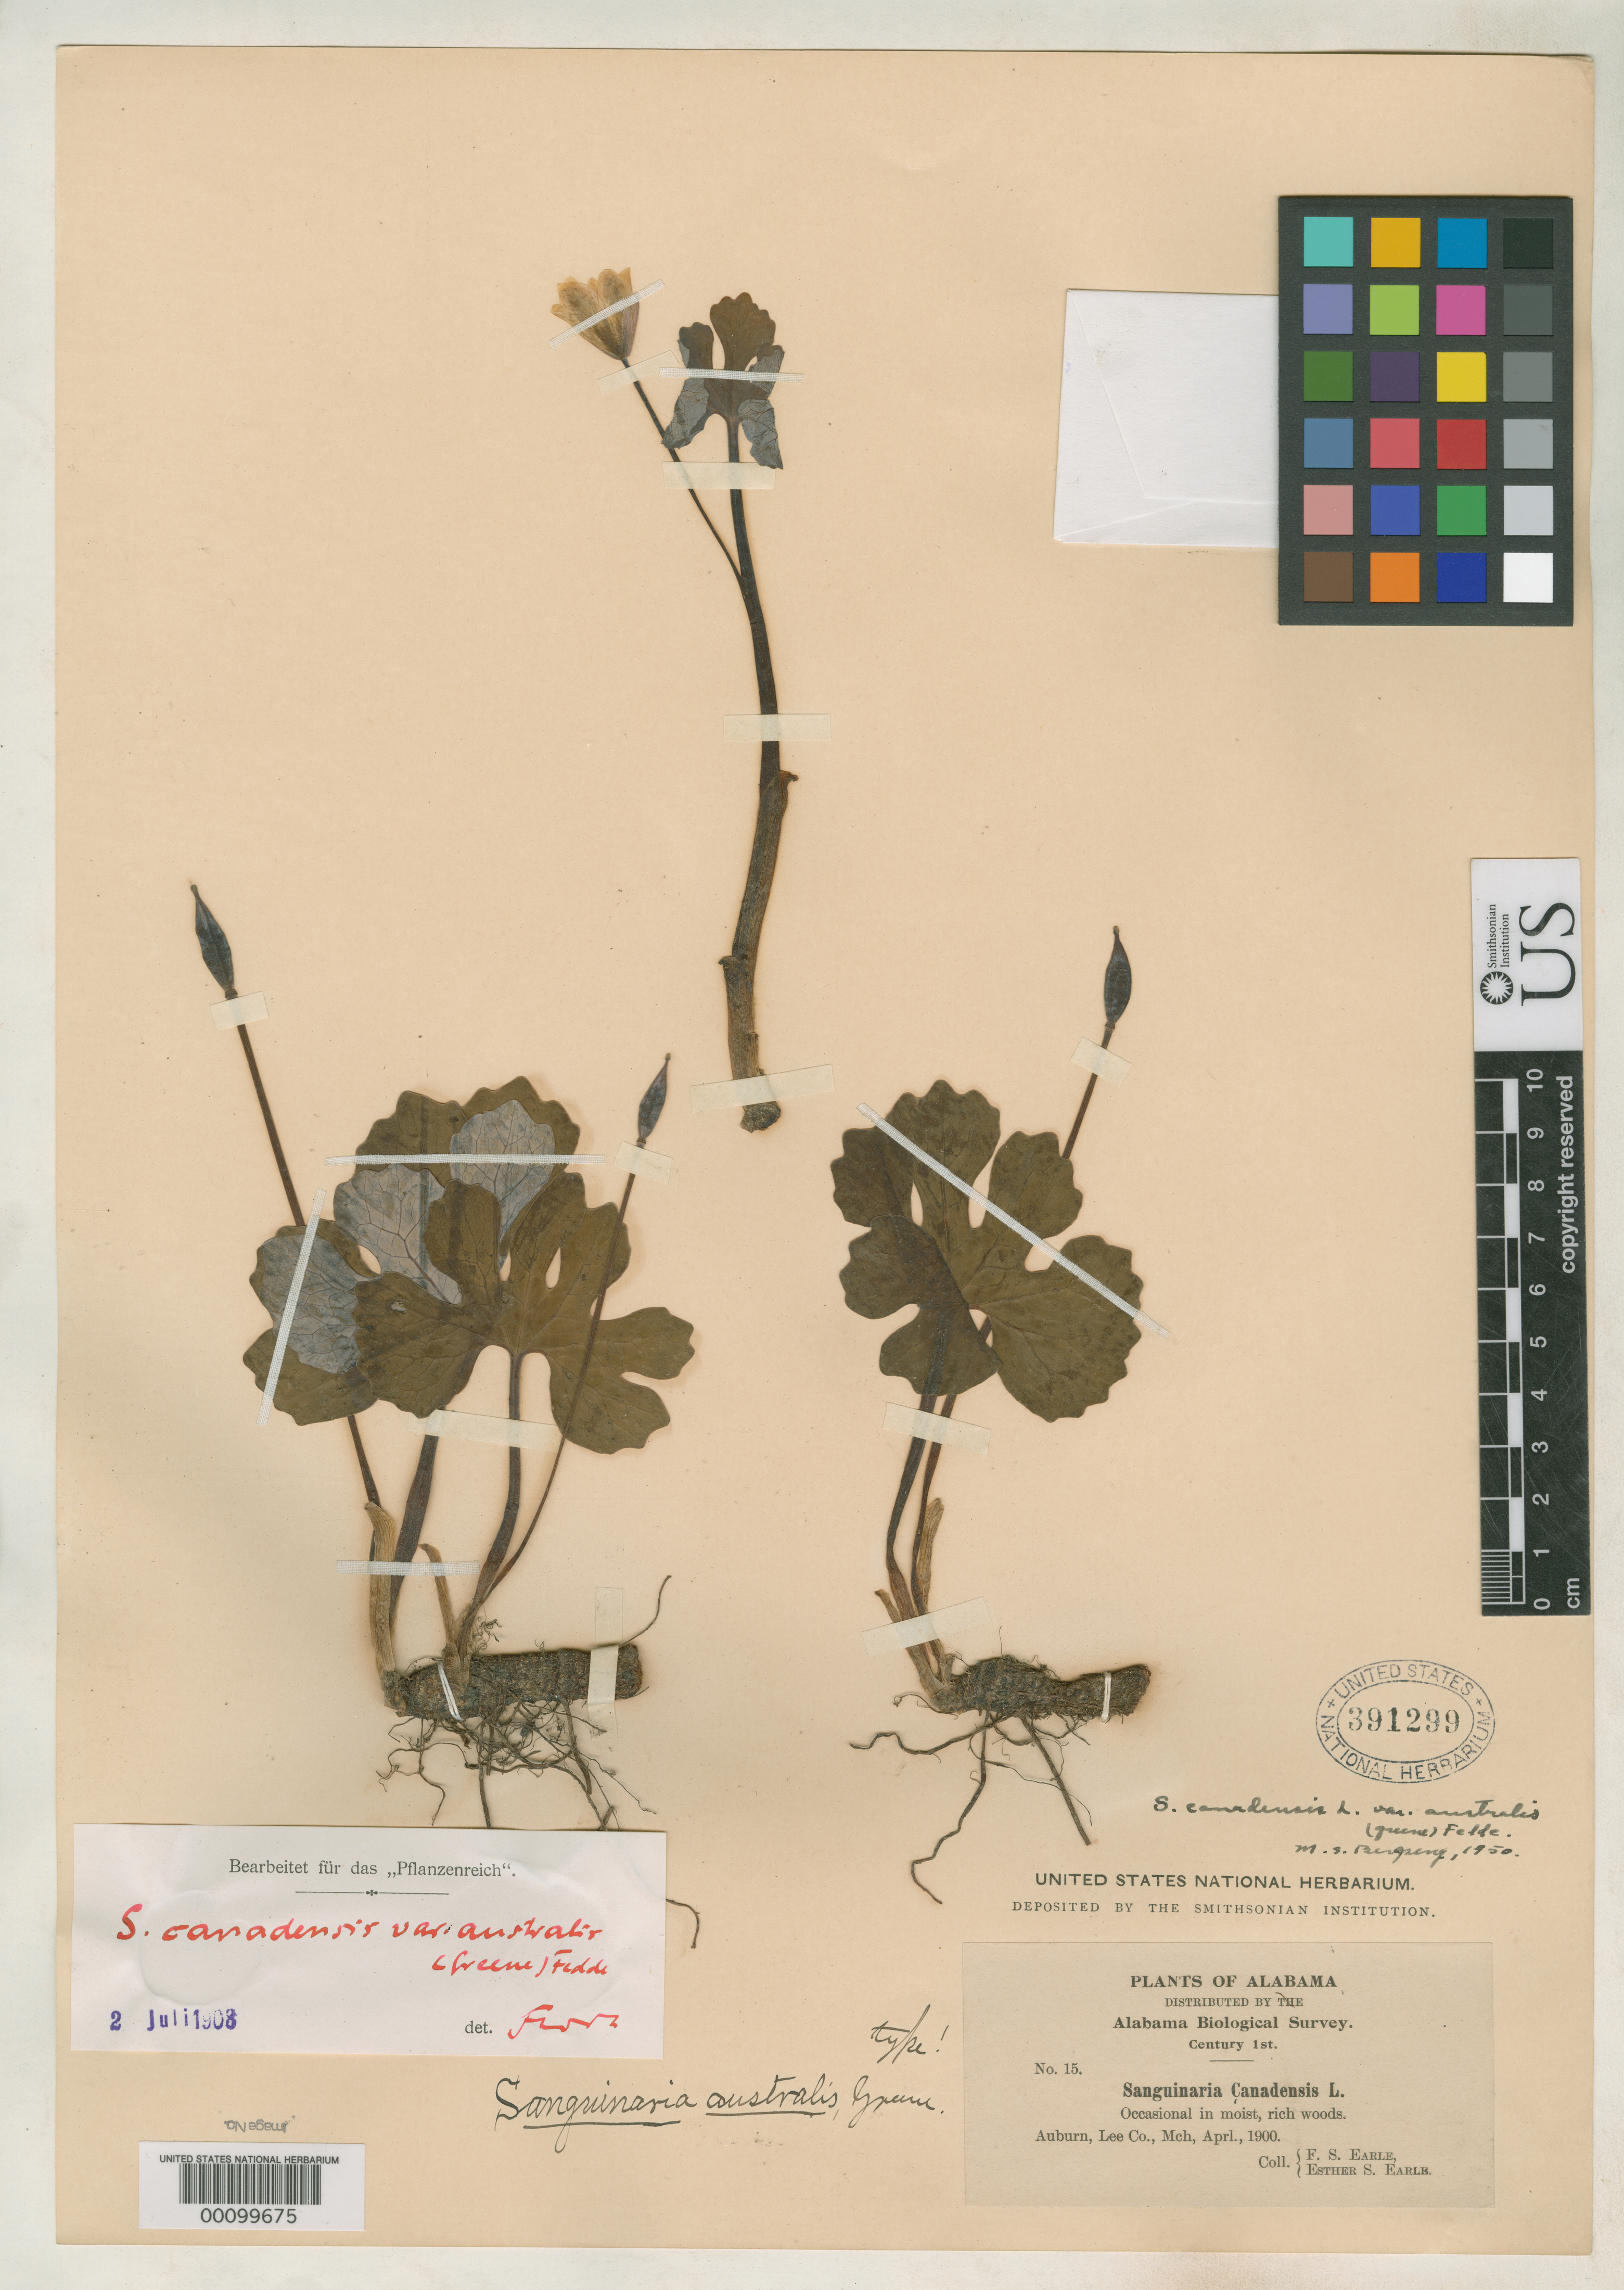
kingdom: Plantae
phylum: Tracheophyta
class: Magnoliopsida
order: Ranunculales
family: Papaveraceae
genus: Sanguinaria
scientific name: Sanguinaria australis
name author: Greene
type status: Type Collection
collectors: F. S. Earle & E. S. Earle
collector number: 15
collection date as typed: Mar 1900 to -- Apr 1900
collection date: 1900-03/1900-04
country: United States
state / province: Alabama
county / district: Lee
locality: Auburn.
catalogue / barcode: US 391299